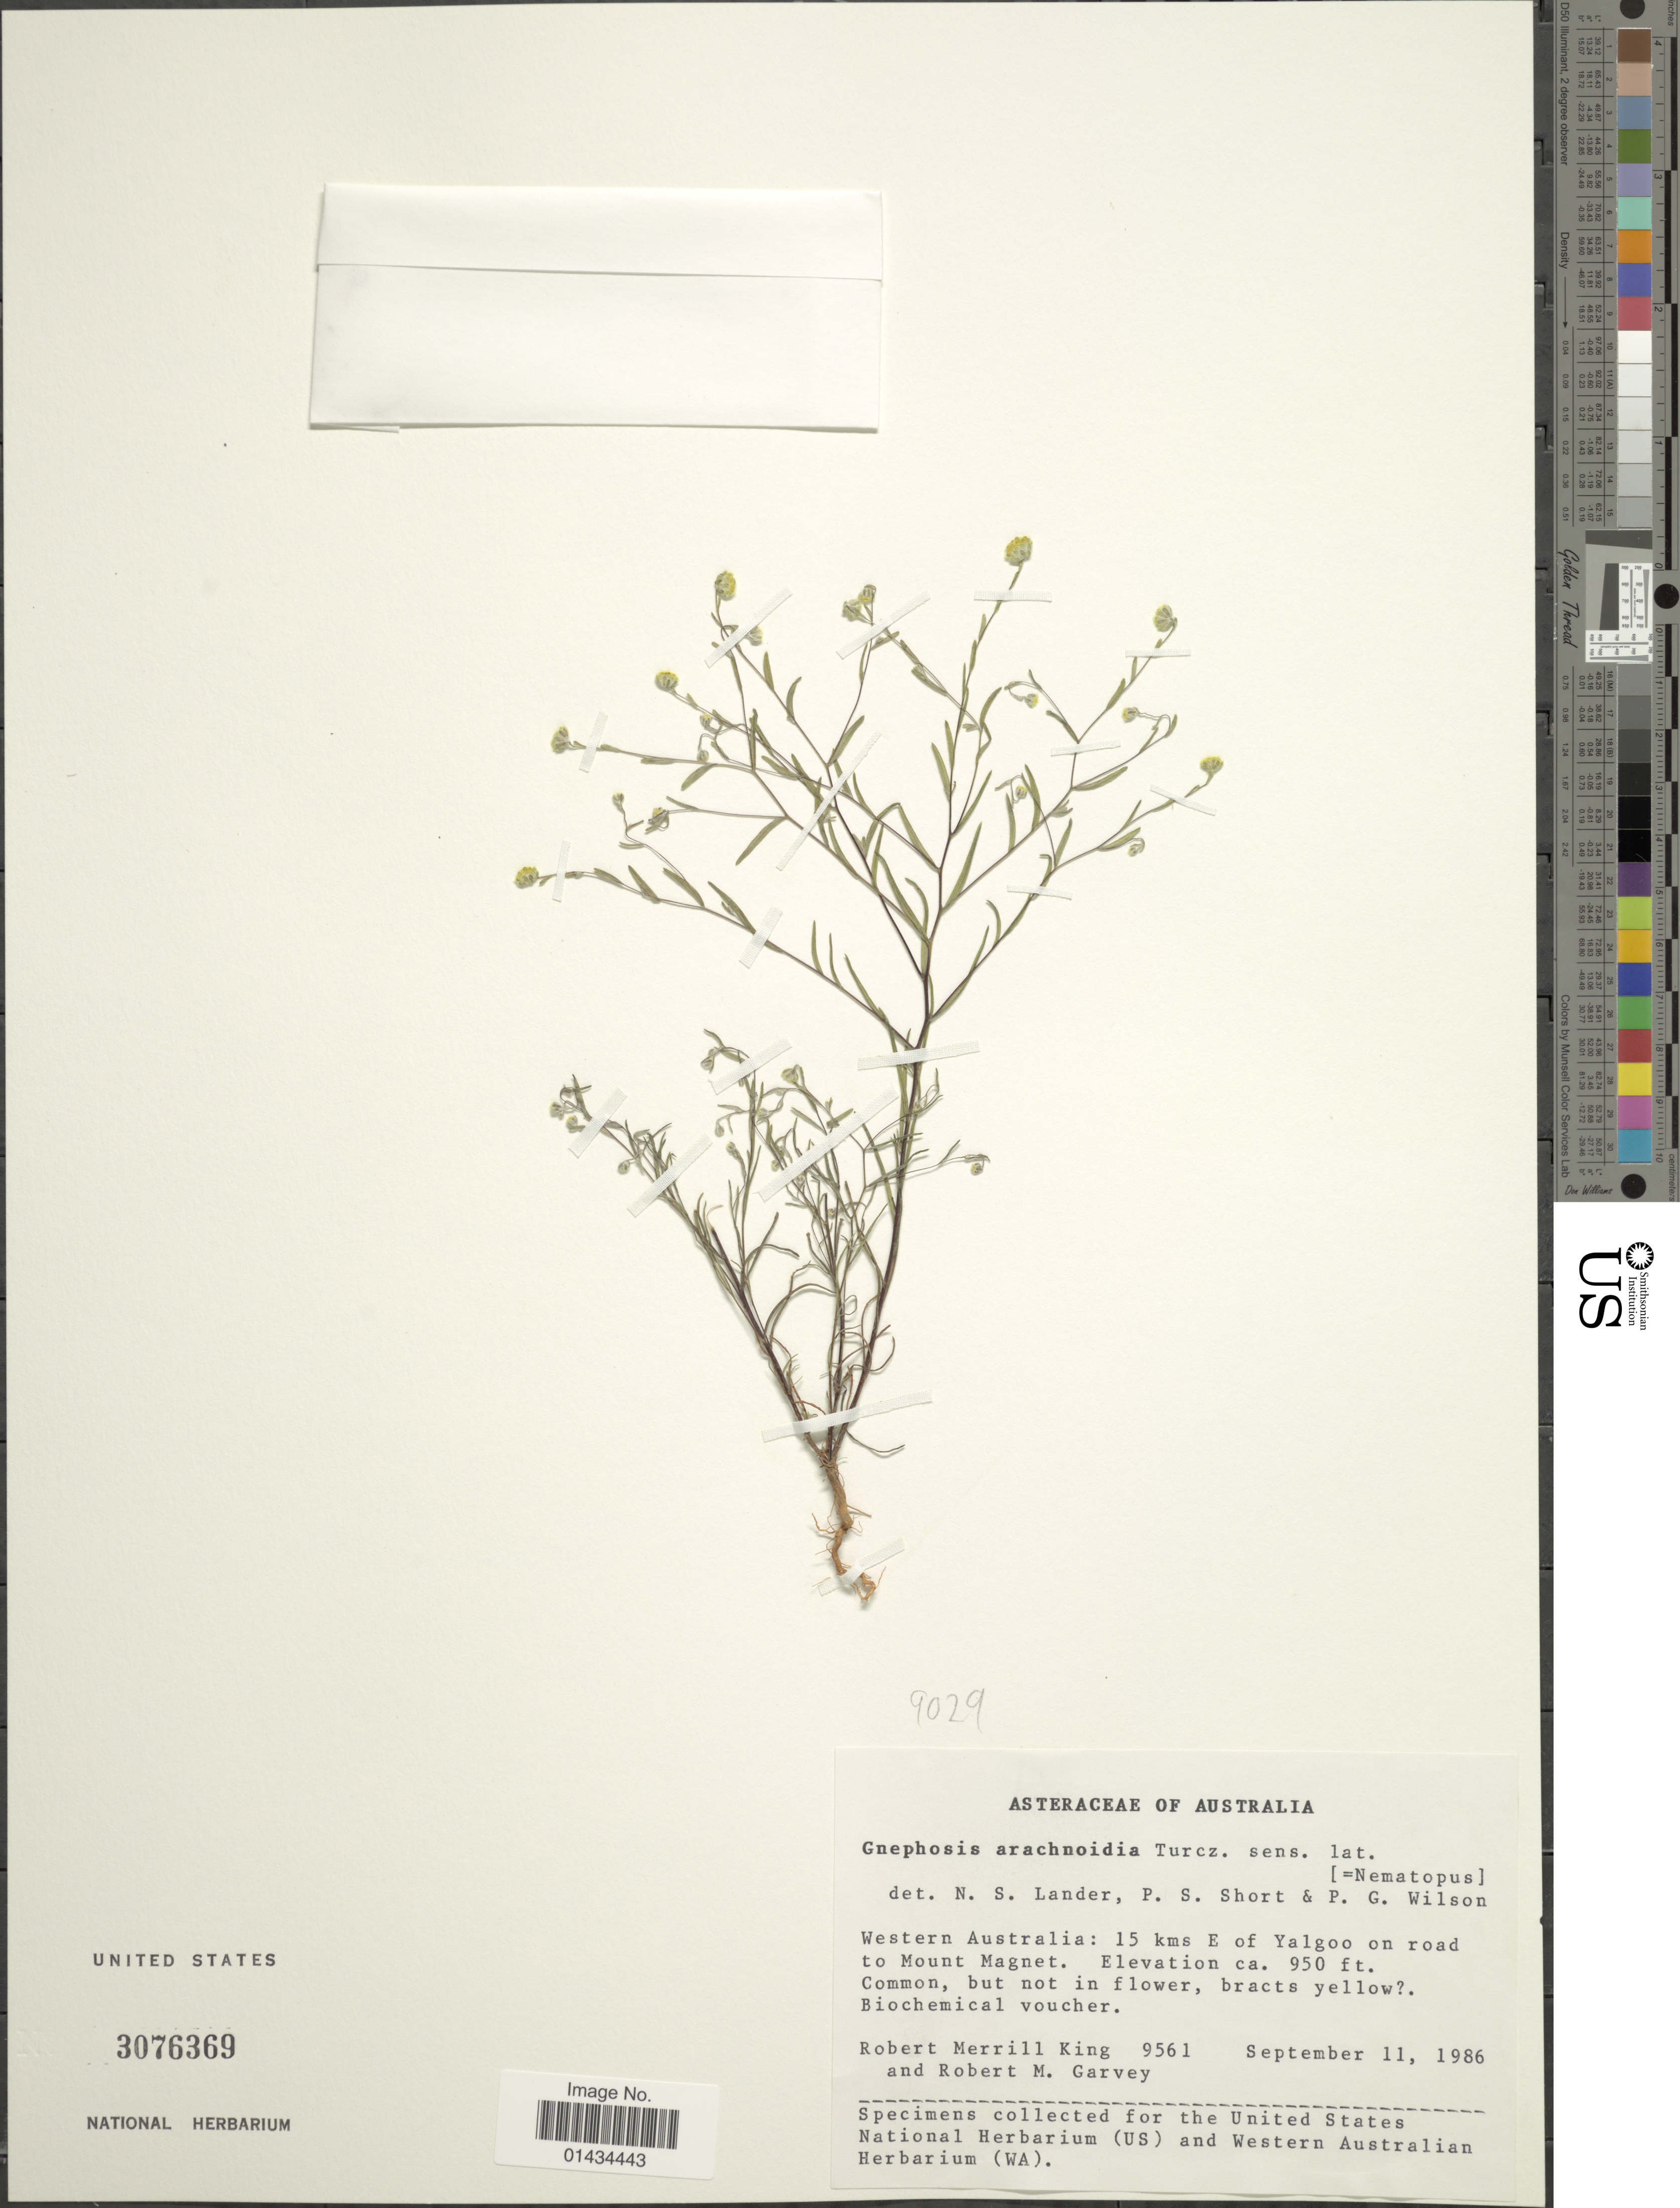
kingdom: Plantae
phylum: Tracheophyta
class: Magnoliopsida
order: Asterales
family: Asteraceae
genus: Gnephosis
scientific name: Gnephosis arachnoidea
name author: Turcz.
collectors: R. M. King & R. Garvey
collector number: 9561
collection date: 1986-09-11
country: Australia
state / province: Western Australia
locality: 15 kms E of Yalgoo on road to Mount Magnet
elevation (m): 290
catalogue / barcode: US 3076369